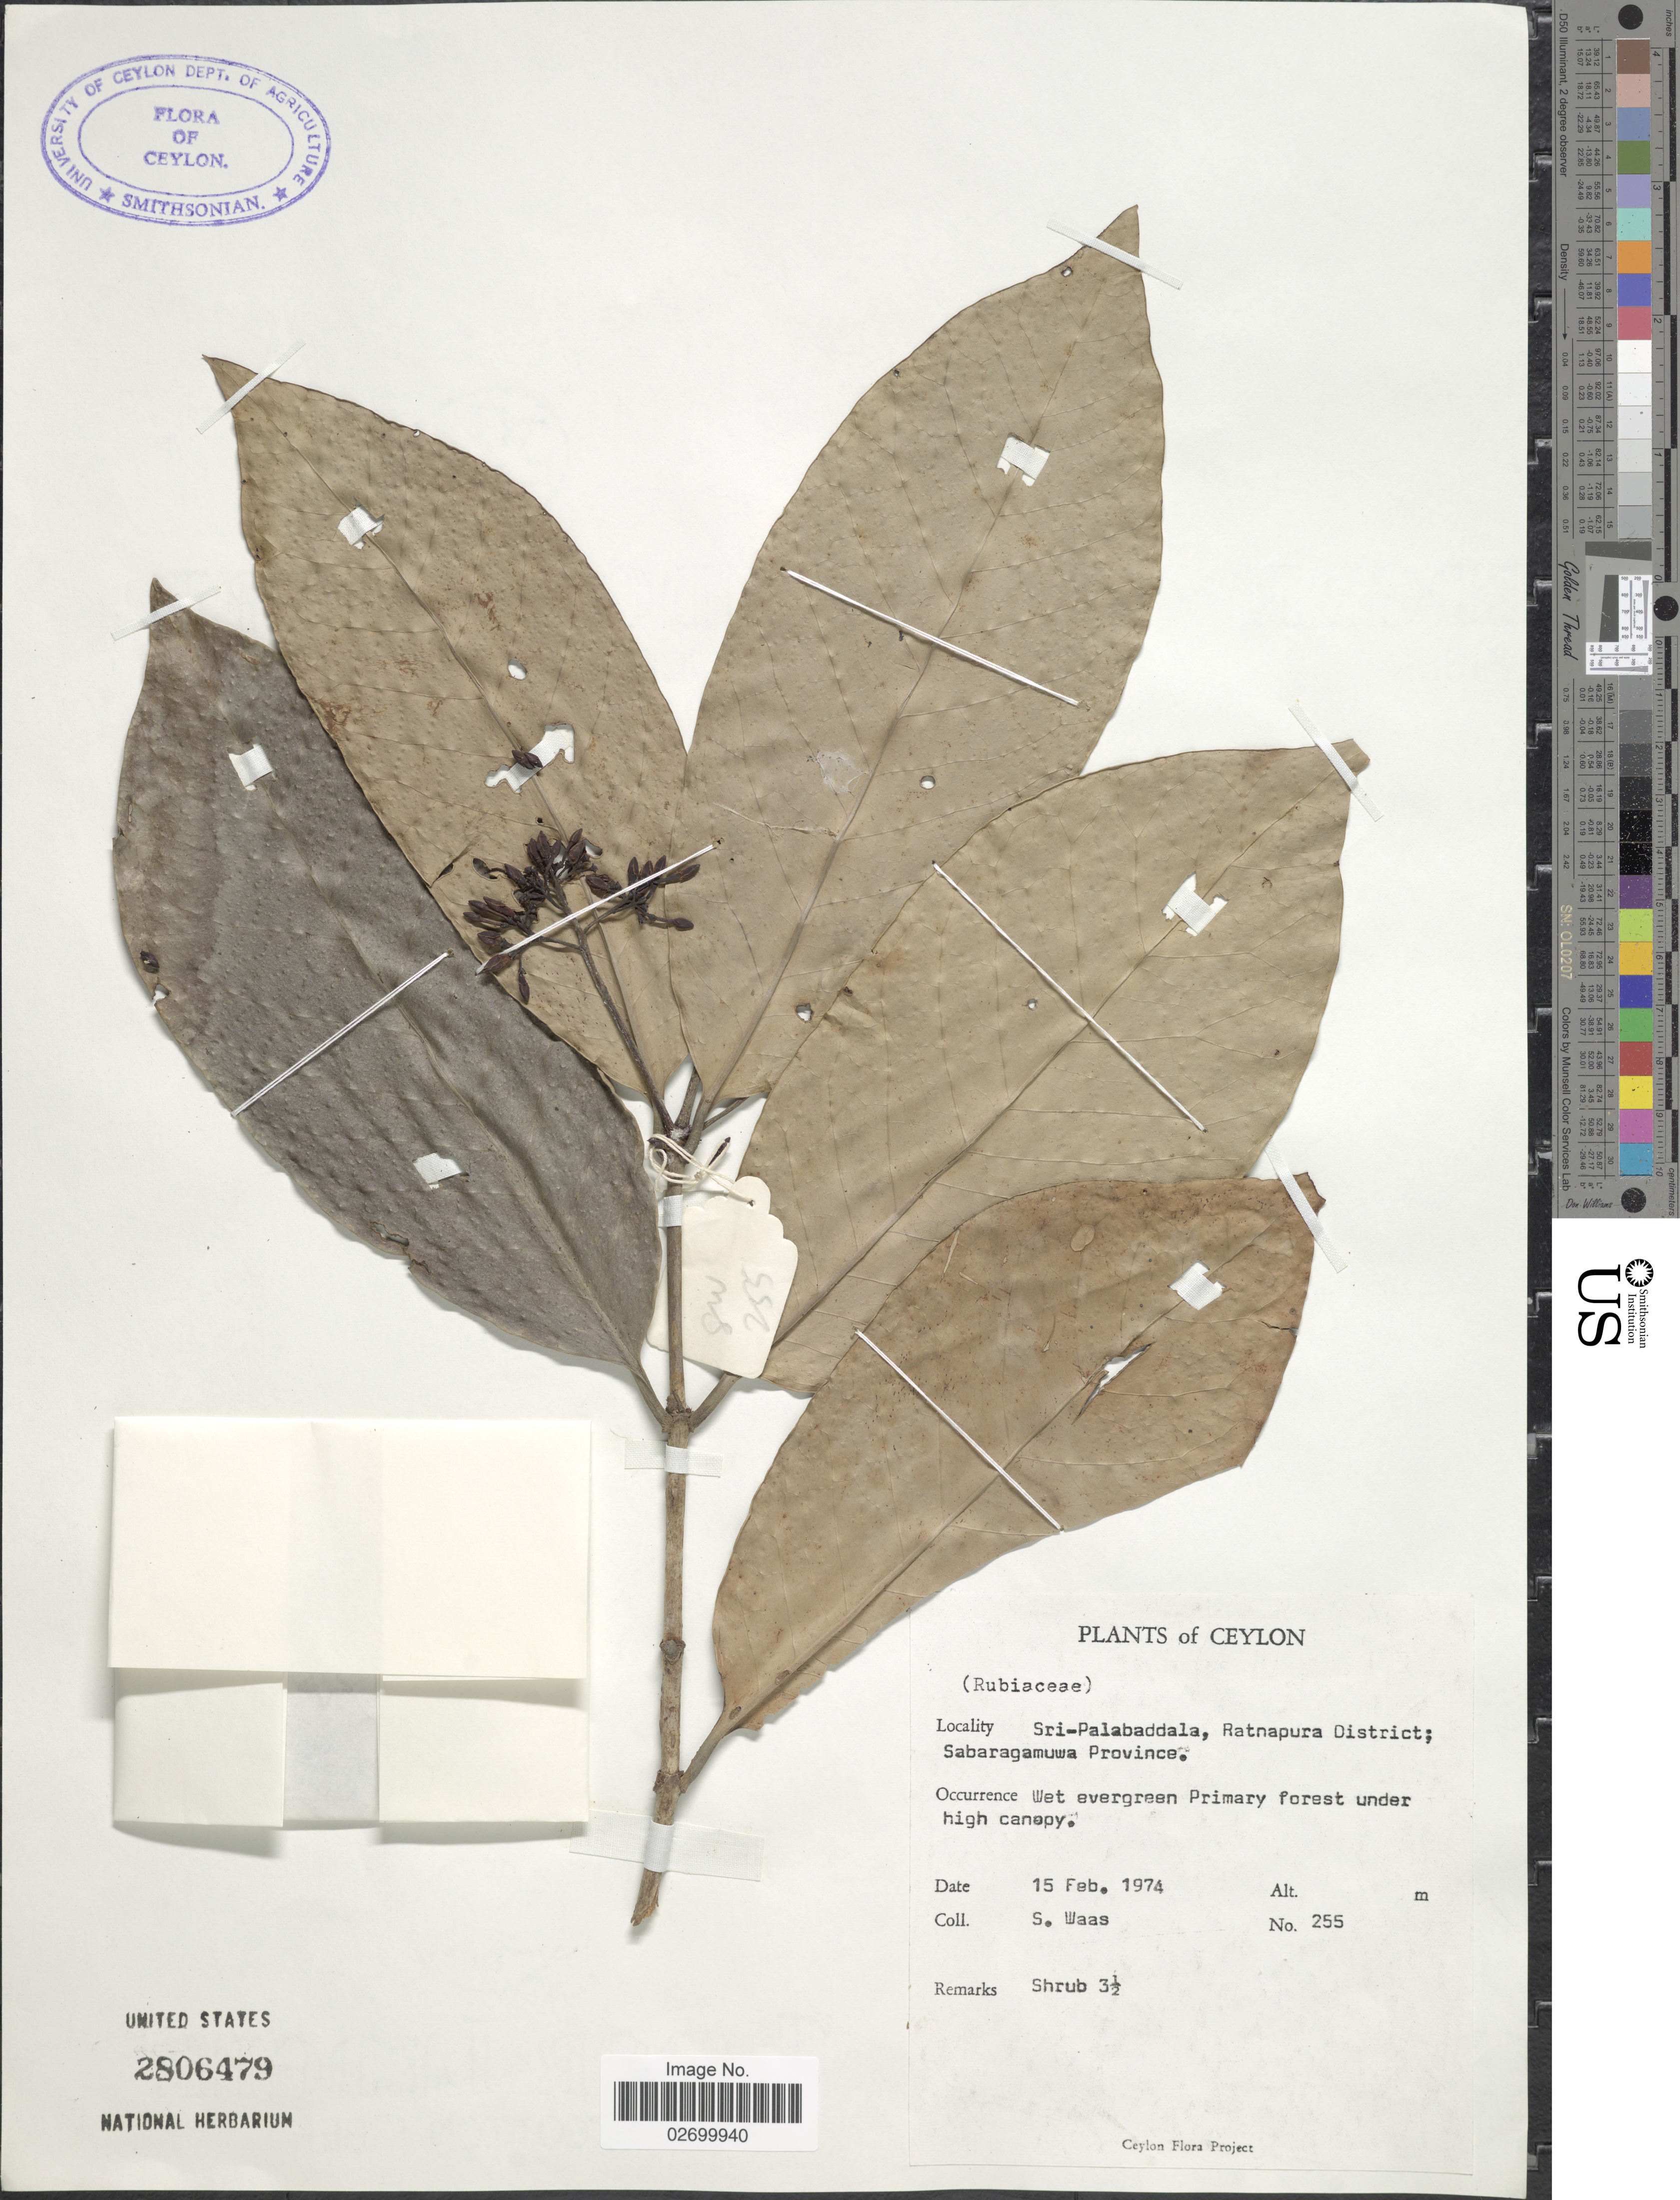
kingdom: Plantae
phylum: Tracheophyta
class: Magnoliopsida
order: Gentianales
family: Rubiaceae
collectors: S. Waas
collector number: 255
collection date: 1974-02-15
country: Sri Lanka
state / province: Sabaragamuwa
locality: Ceylon. Sri-Palabaddala, Ratnapura District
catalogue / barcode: US 2806479